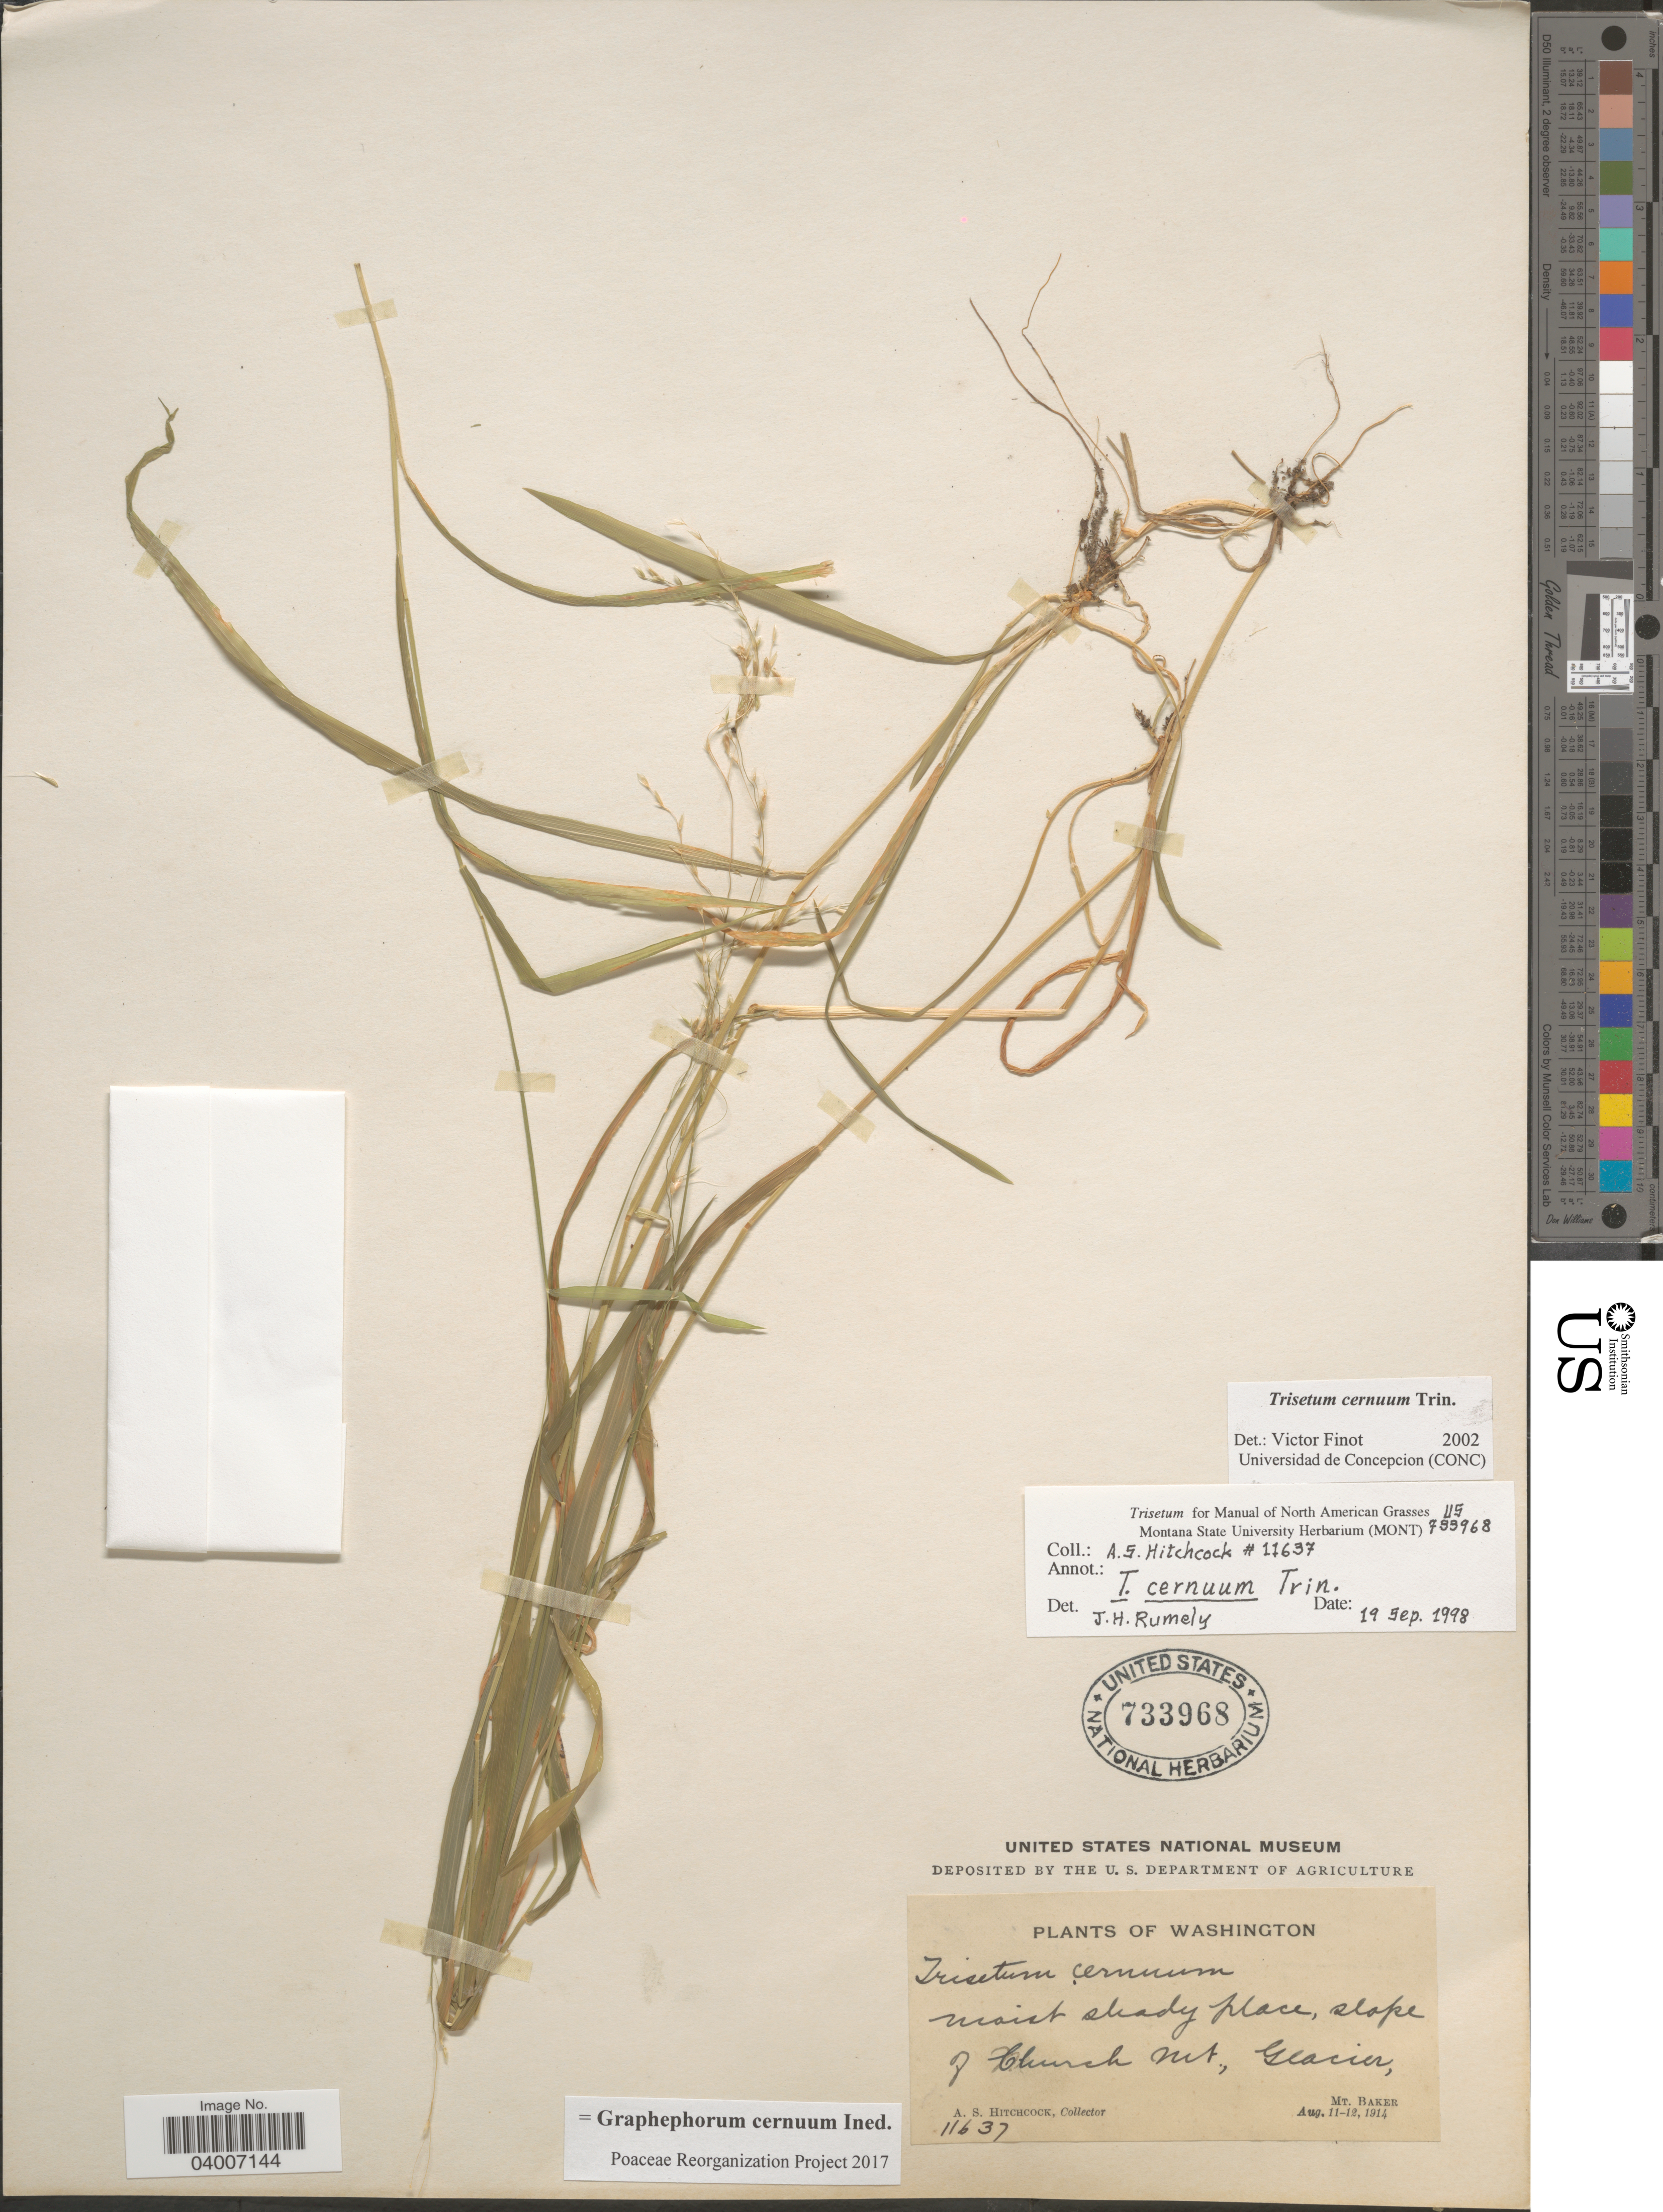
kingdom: Plantae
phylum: Tracheophyta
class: Liliopsida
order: Poales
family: Poaceae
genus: Graphephorum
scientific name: Graphephorum cernuum ined.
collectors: A. S. Hitchcock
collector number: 11637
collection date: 1914-08-11/1914-08-12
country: United States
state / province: Washington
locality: Moist shady place, slope of Church Mt., Glacier, Mt. Baker.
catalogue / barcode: US 733968